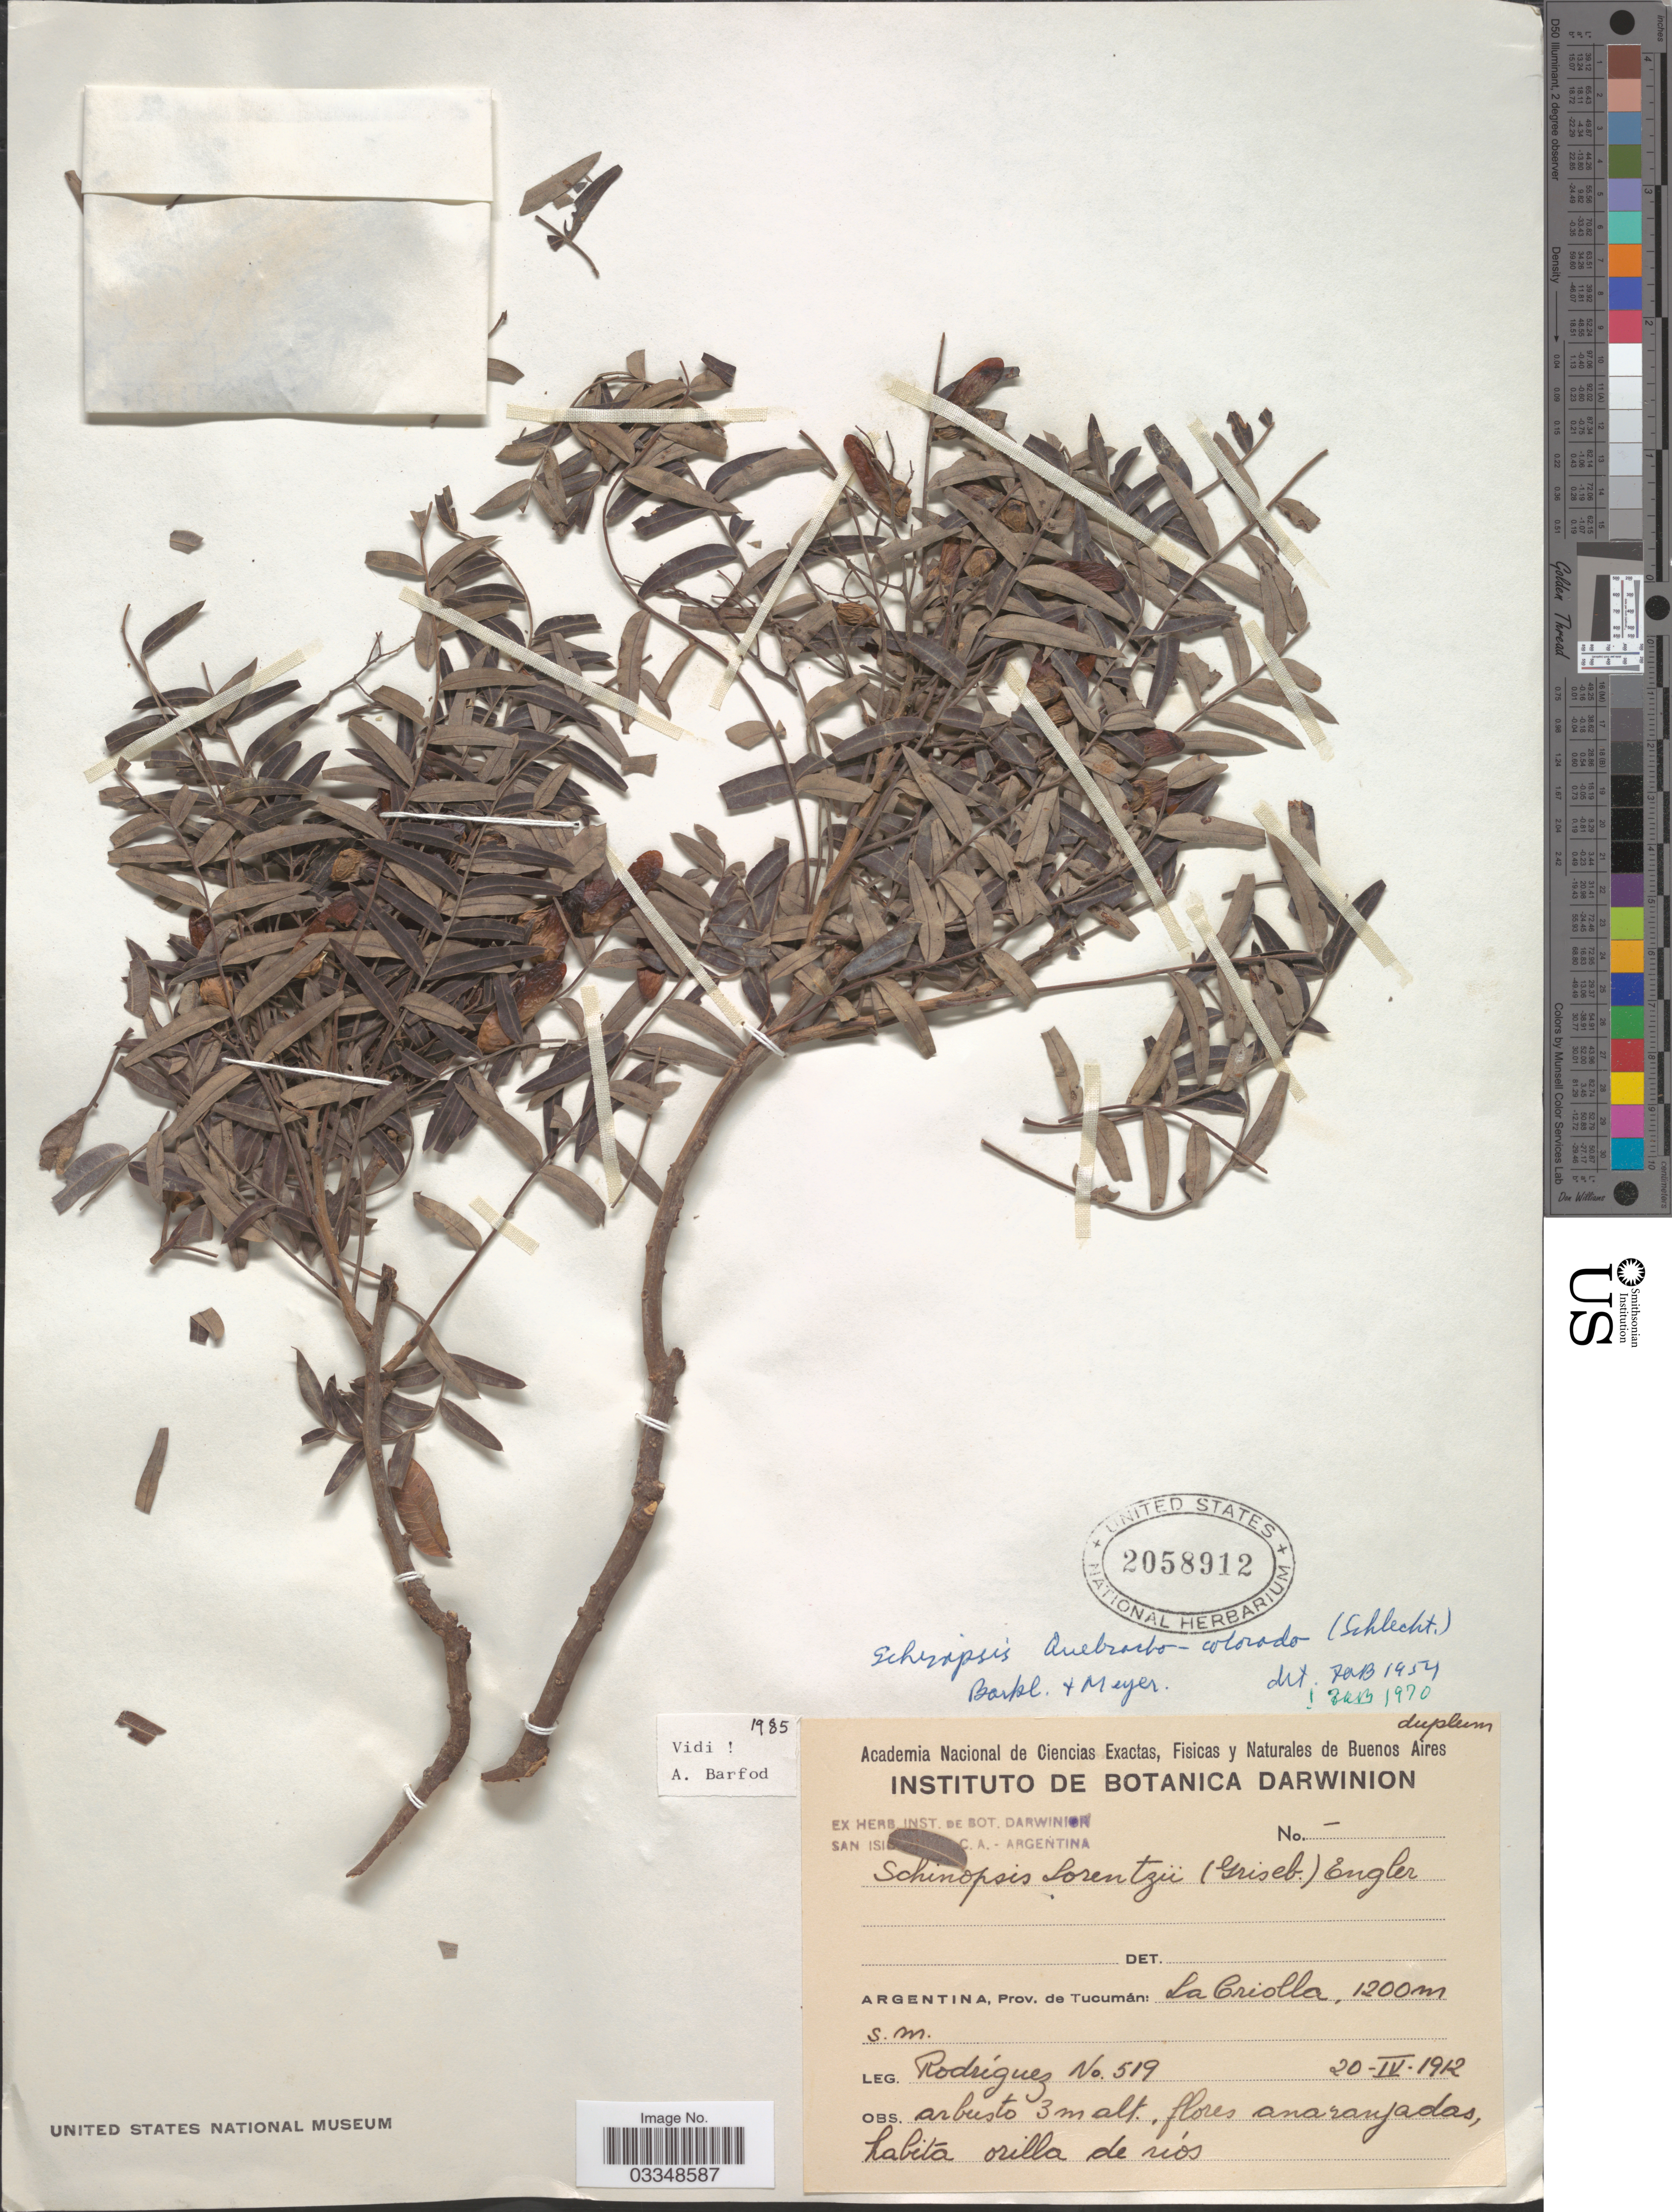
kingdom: Plantae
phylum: Tracheophyta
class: Magnoliopsida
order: Sapindales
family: Anacardiaceae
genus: Schinopsis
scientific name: Schinopsis quebracho-colorado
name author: F.A. Barkley & T. Mey.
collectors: Rodriguez, --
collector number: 519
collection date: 1912-04-20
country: Argentina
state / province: Tucuman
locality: La Criolla.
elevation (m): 1200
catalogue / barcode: US 2058912